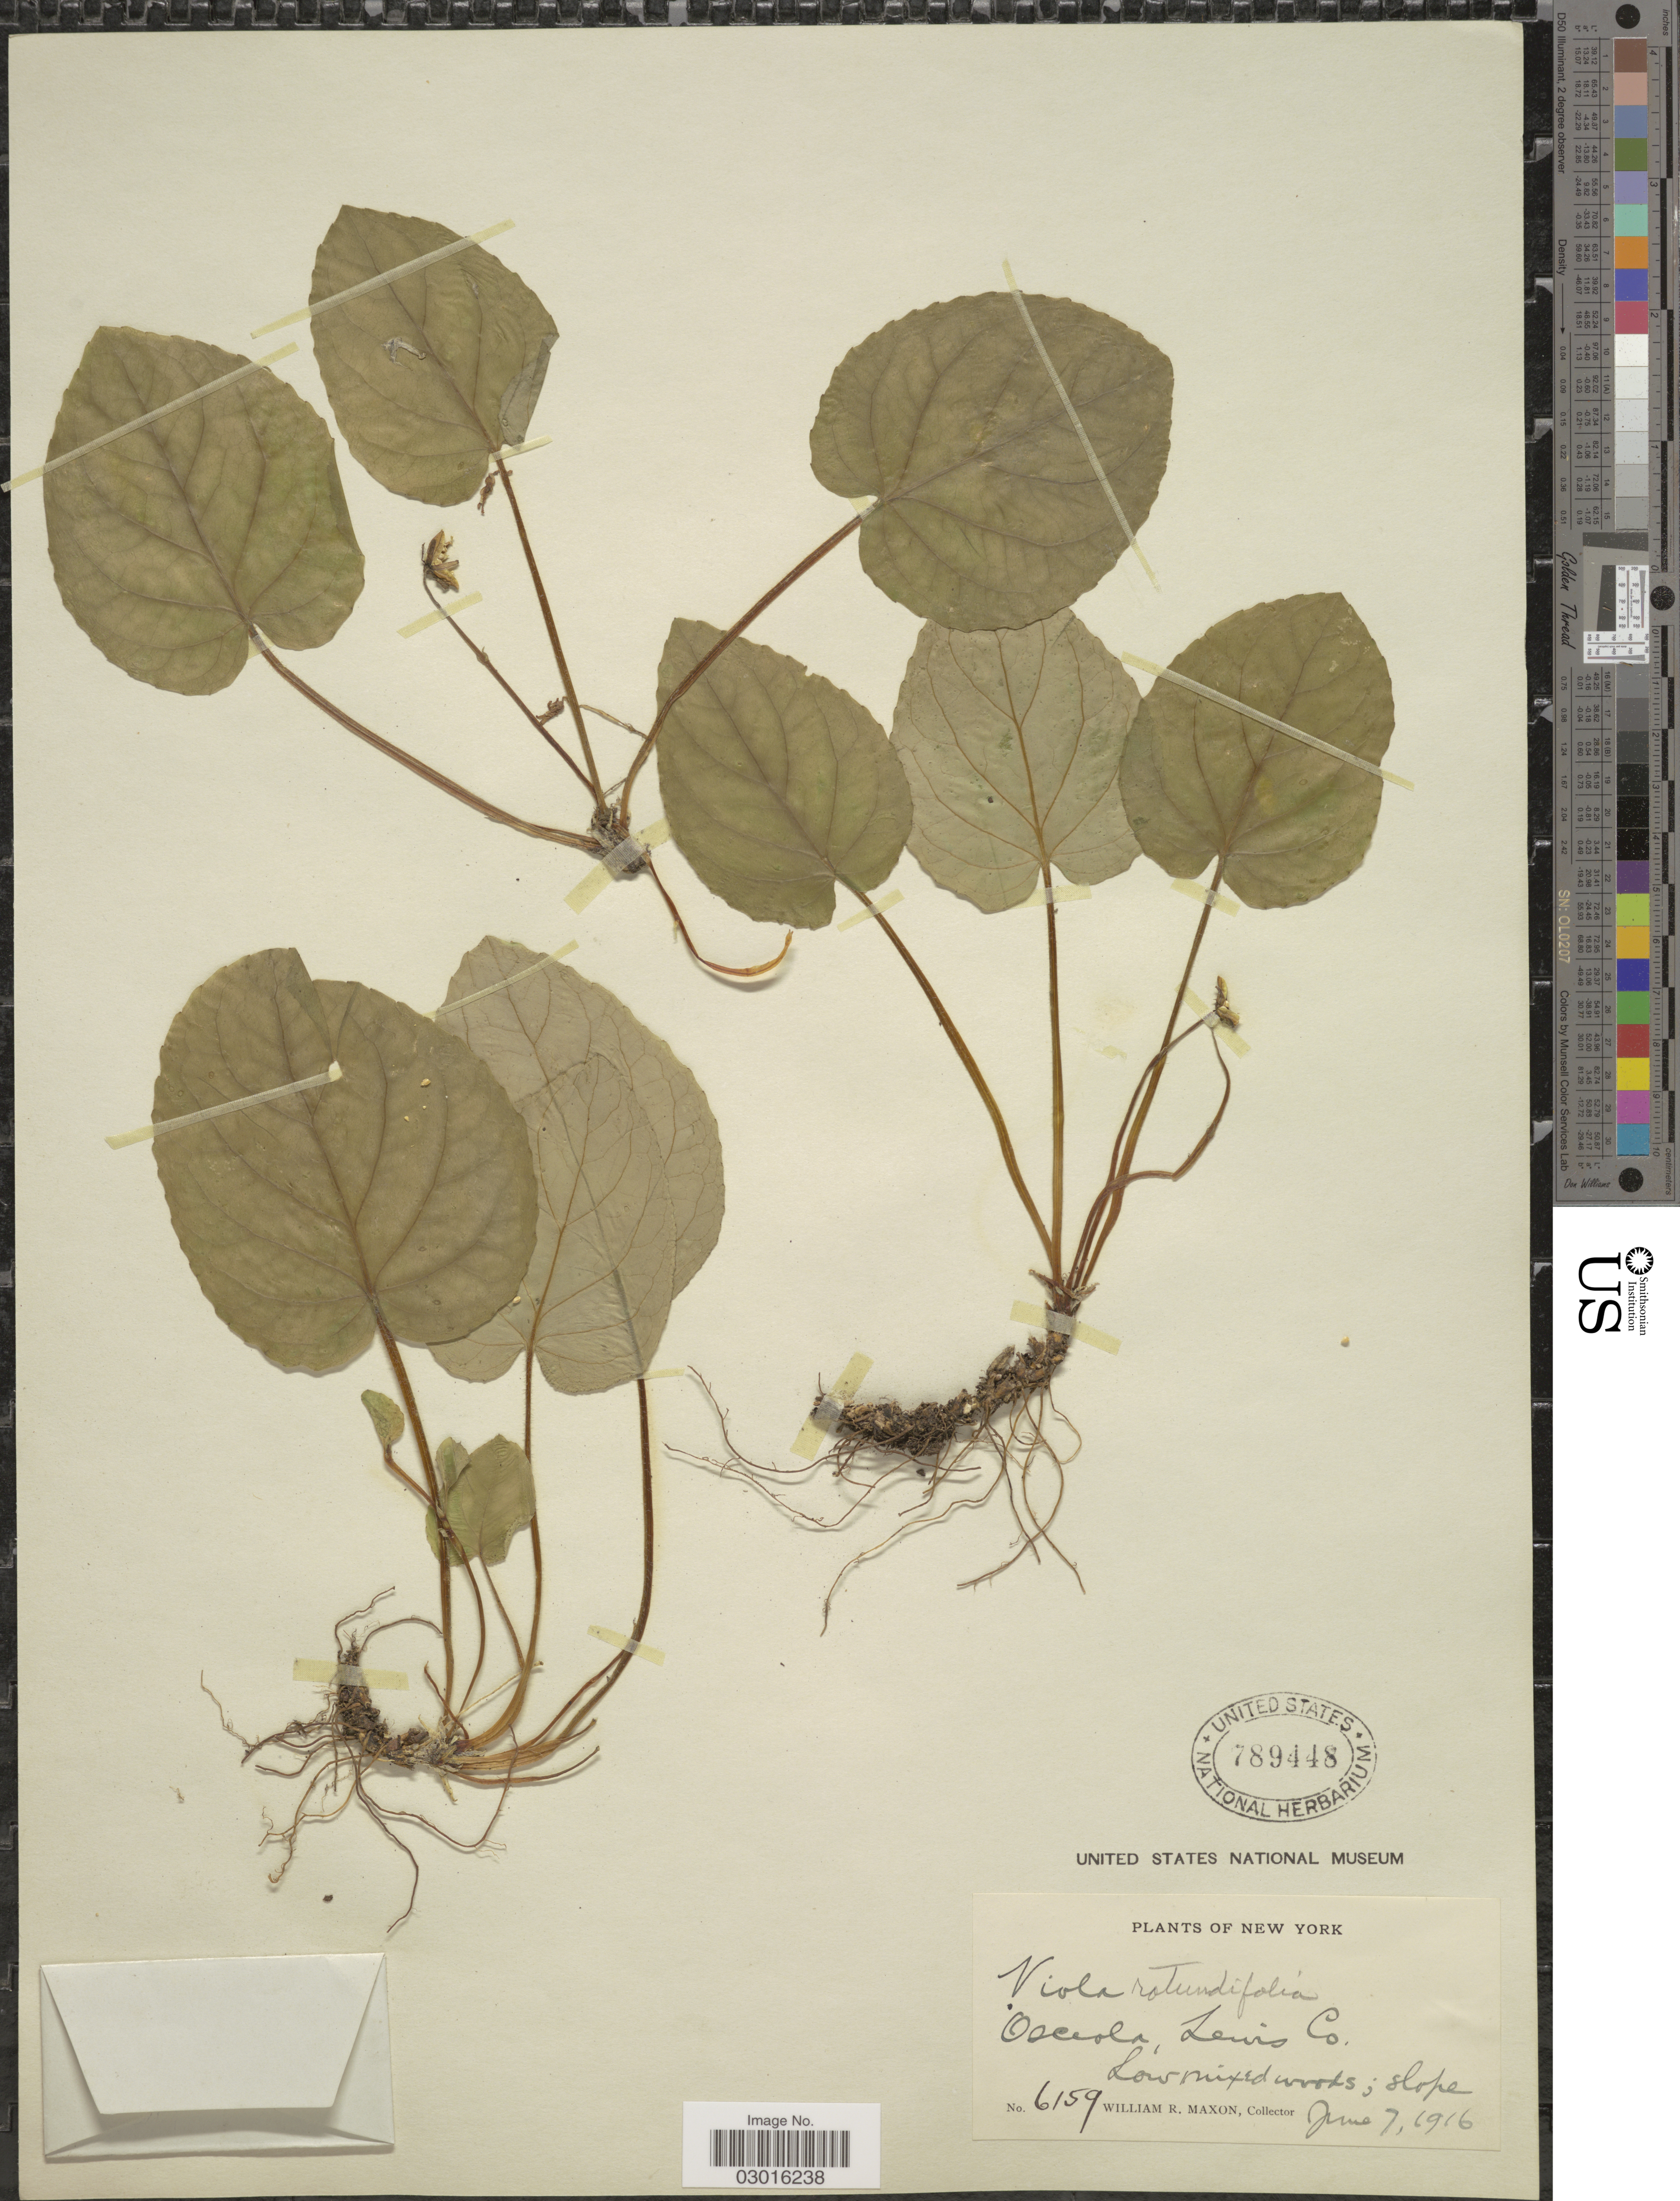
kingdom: Plantae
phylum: Tracheophyta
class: Magnoliopsida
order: Malpighiales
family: Violaceae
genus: Viola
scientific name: Viola rotundifolia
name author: Michx.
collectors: W. R. Maxon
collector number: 6159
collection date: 1916-06-07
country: United States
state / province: New York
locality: Osceola, Lewis Co.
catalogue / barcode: US 789448